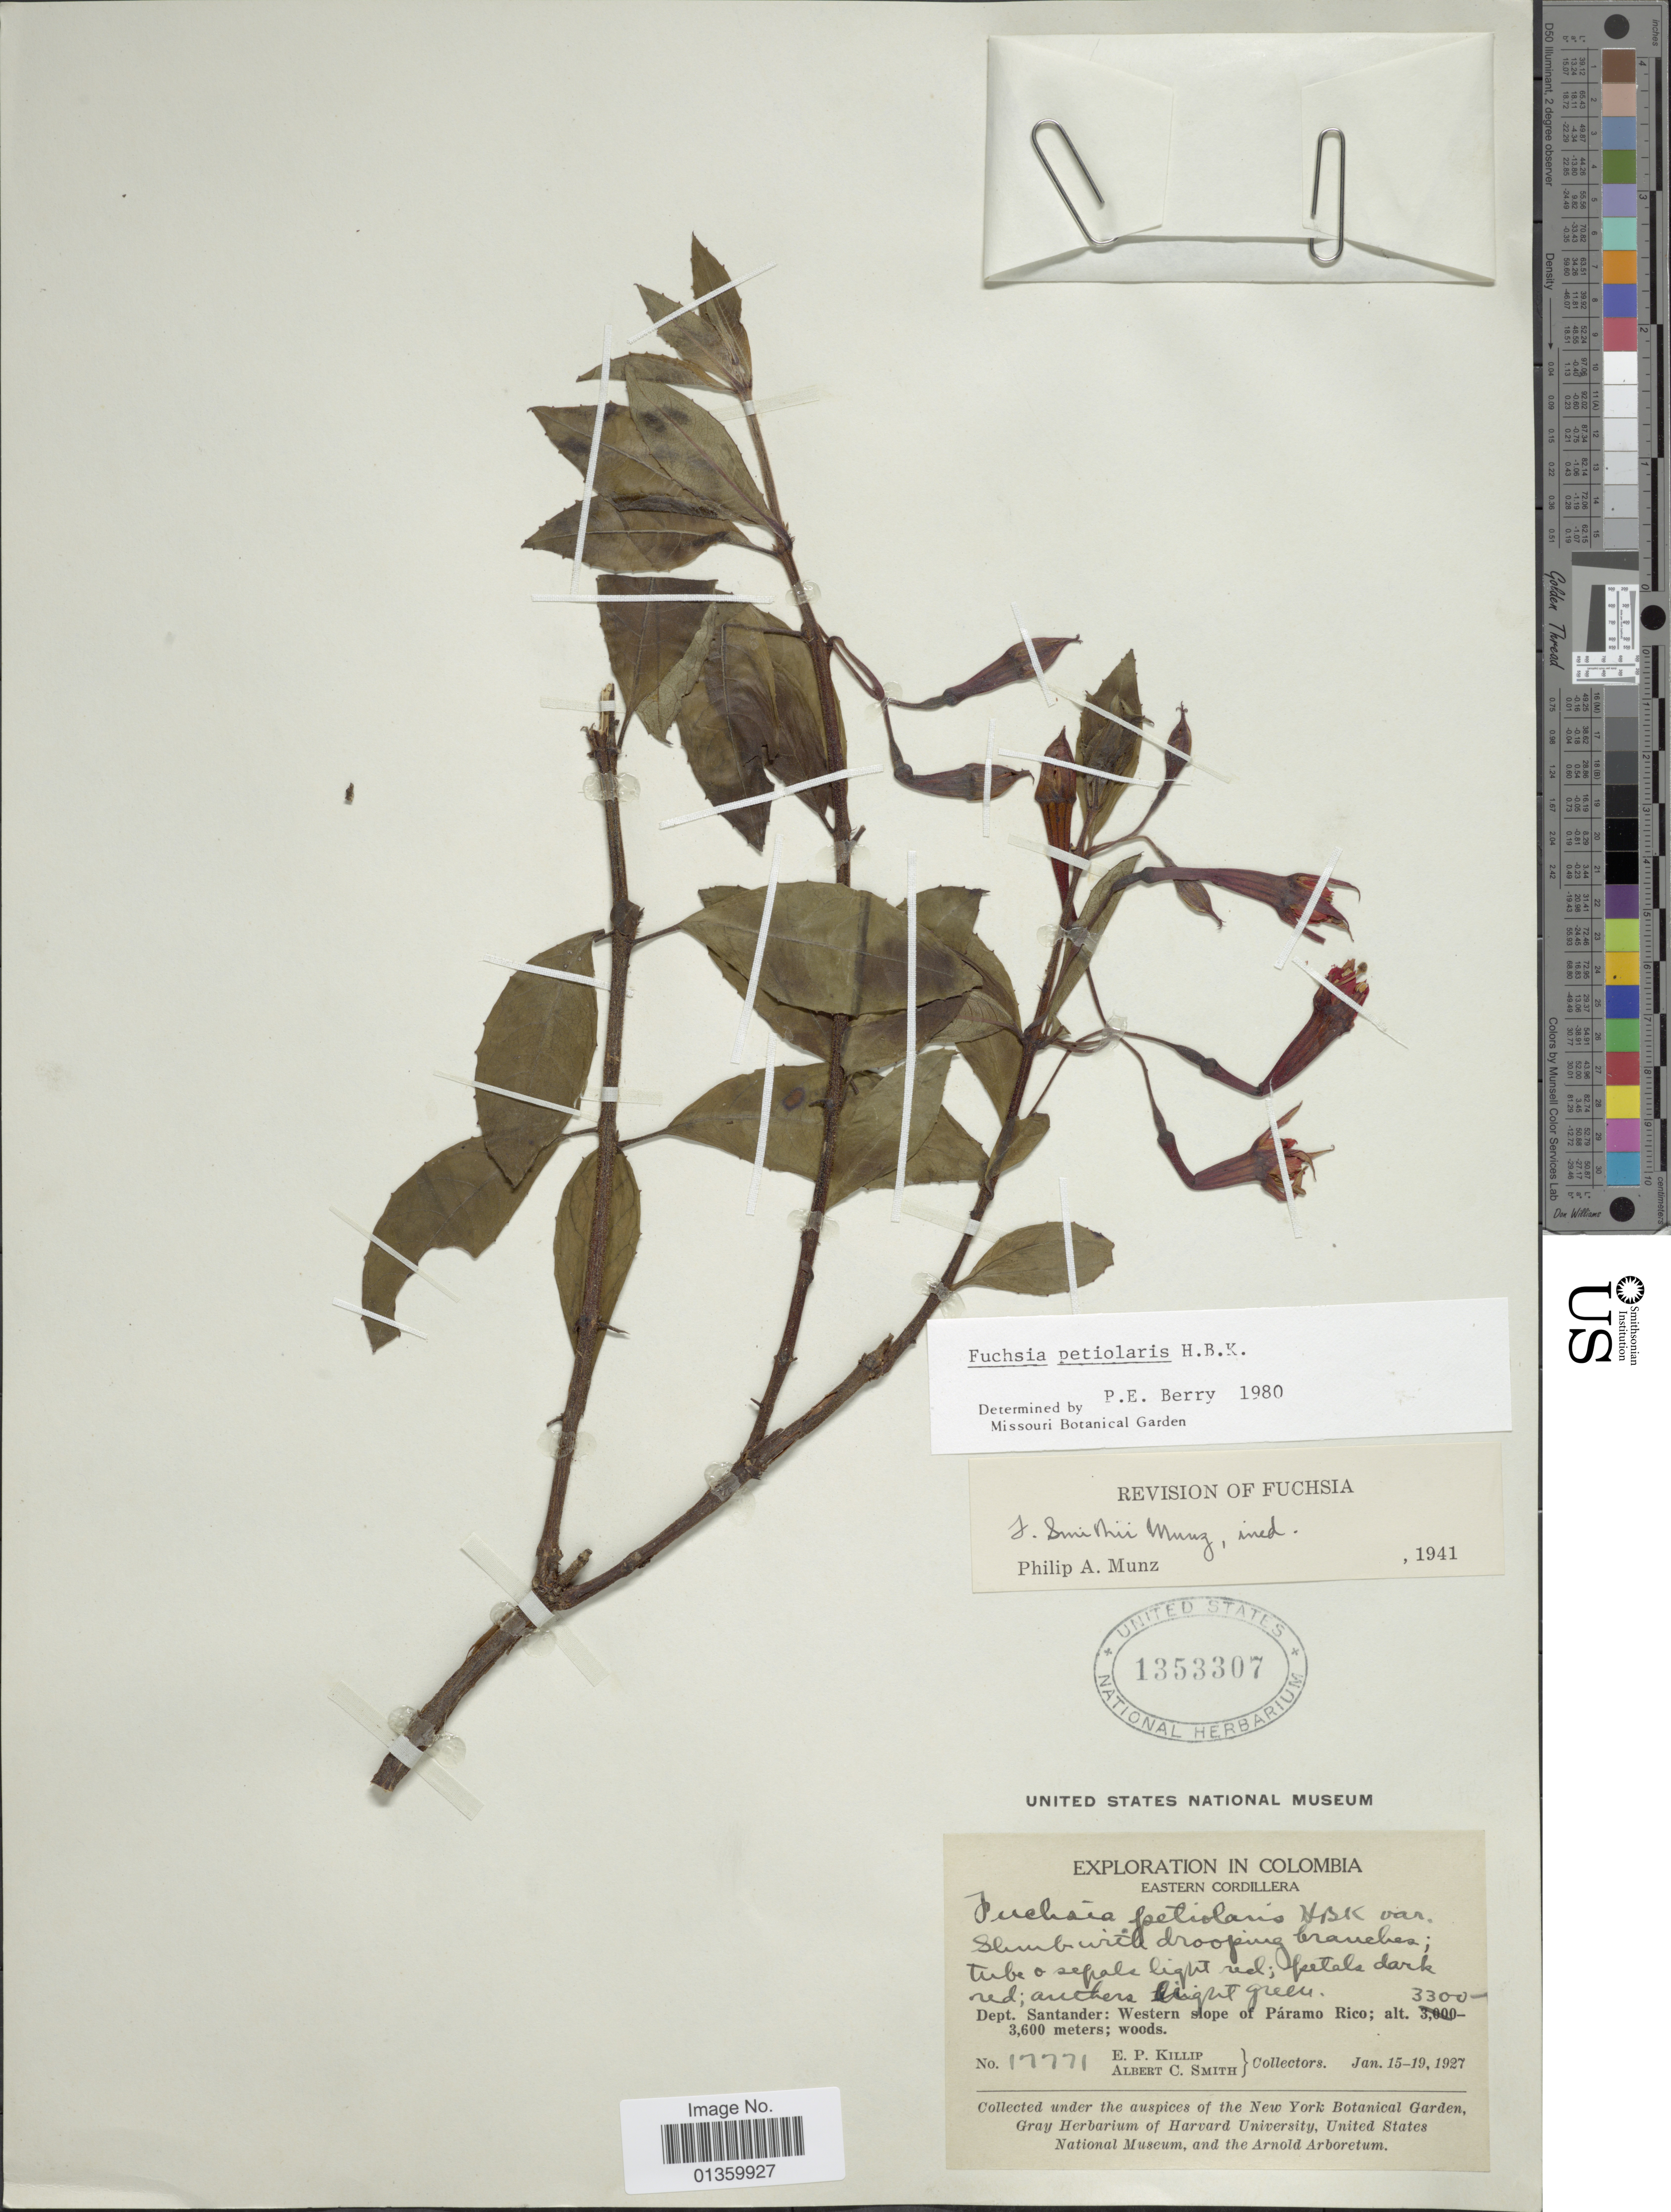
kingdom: Plantae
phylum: Tracheophyta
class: Magnoliopsida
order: Myrtales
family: Onagraceae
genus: Fuchsia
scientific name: Fuchsia petiolaris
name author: Kunth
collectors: E. P. Killip & A. C. Smith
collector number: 17771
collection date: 1927-01-15/1927-01-19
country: Colombia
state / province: Santander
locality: Western slope of Páramo Rico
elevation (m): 3300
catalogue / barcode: US 1353307